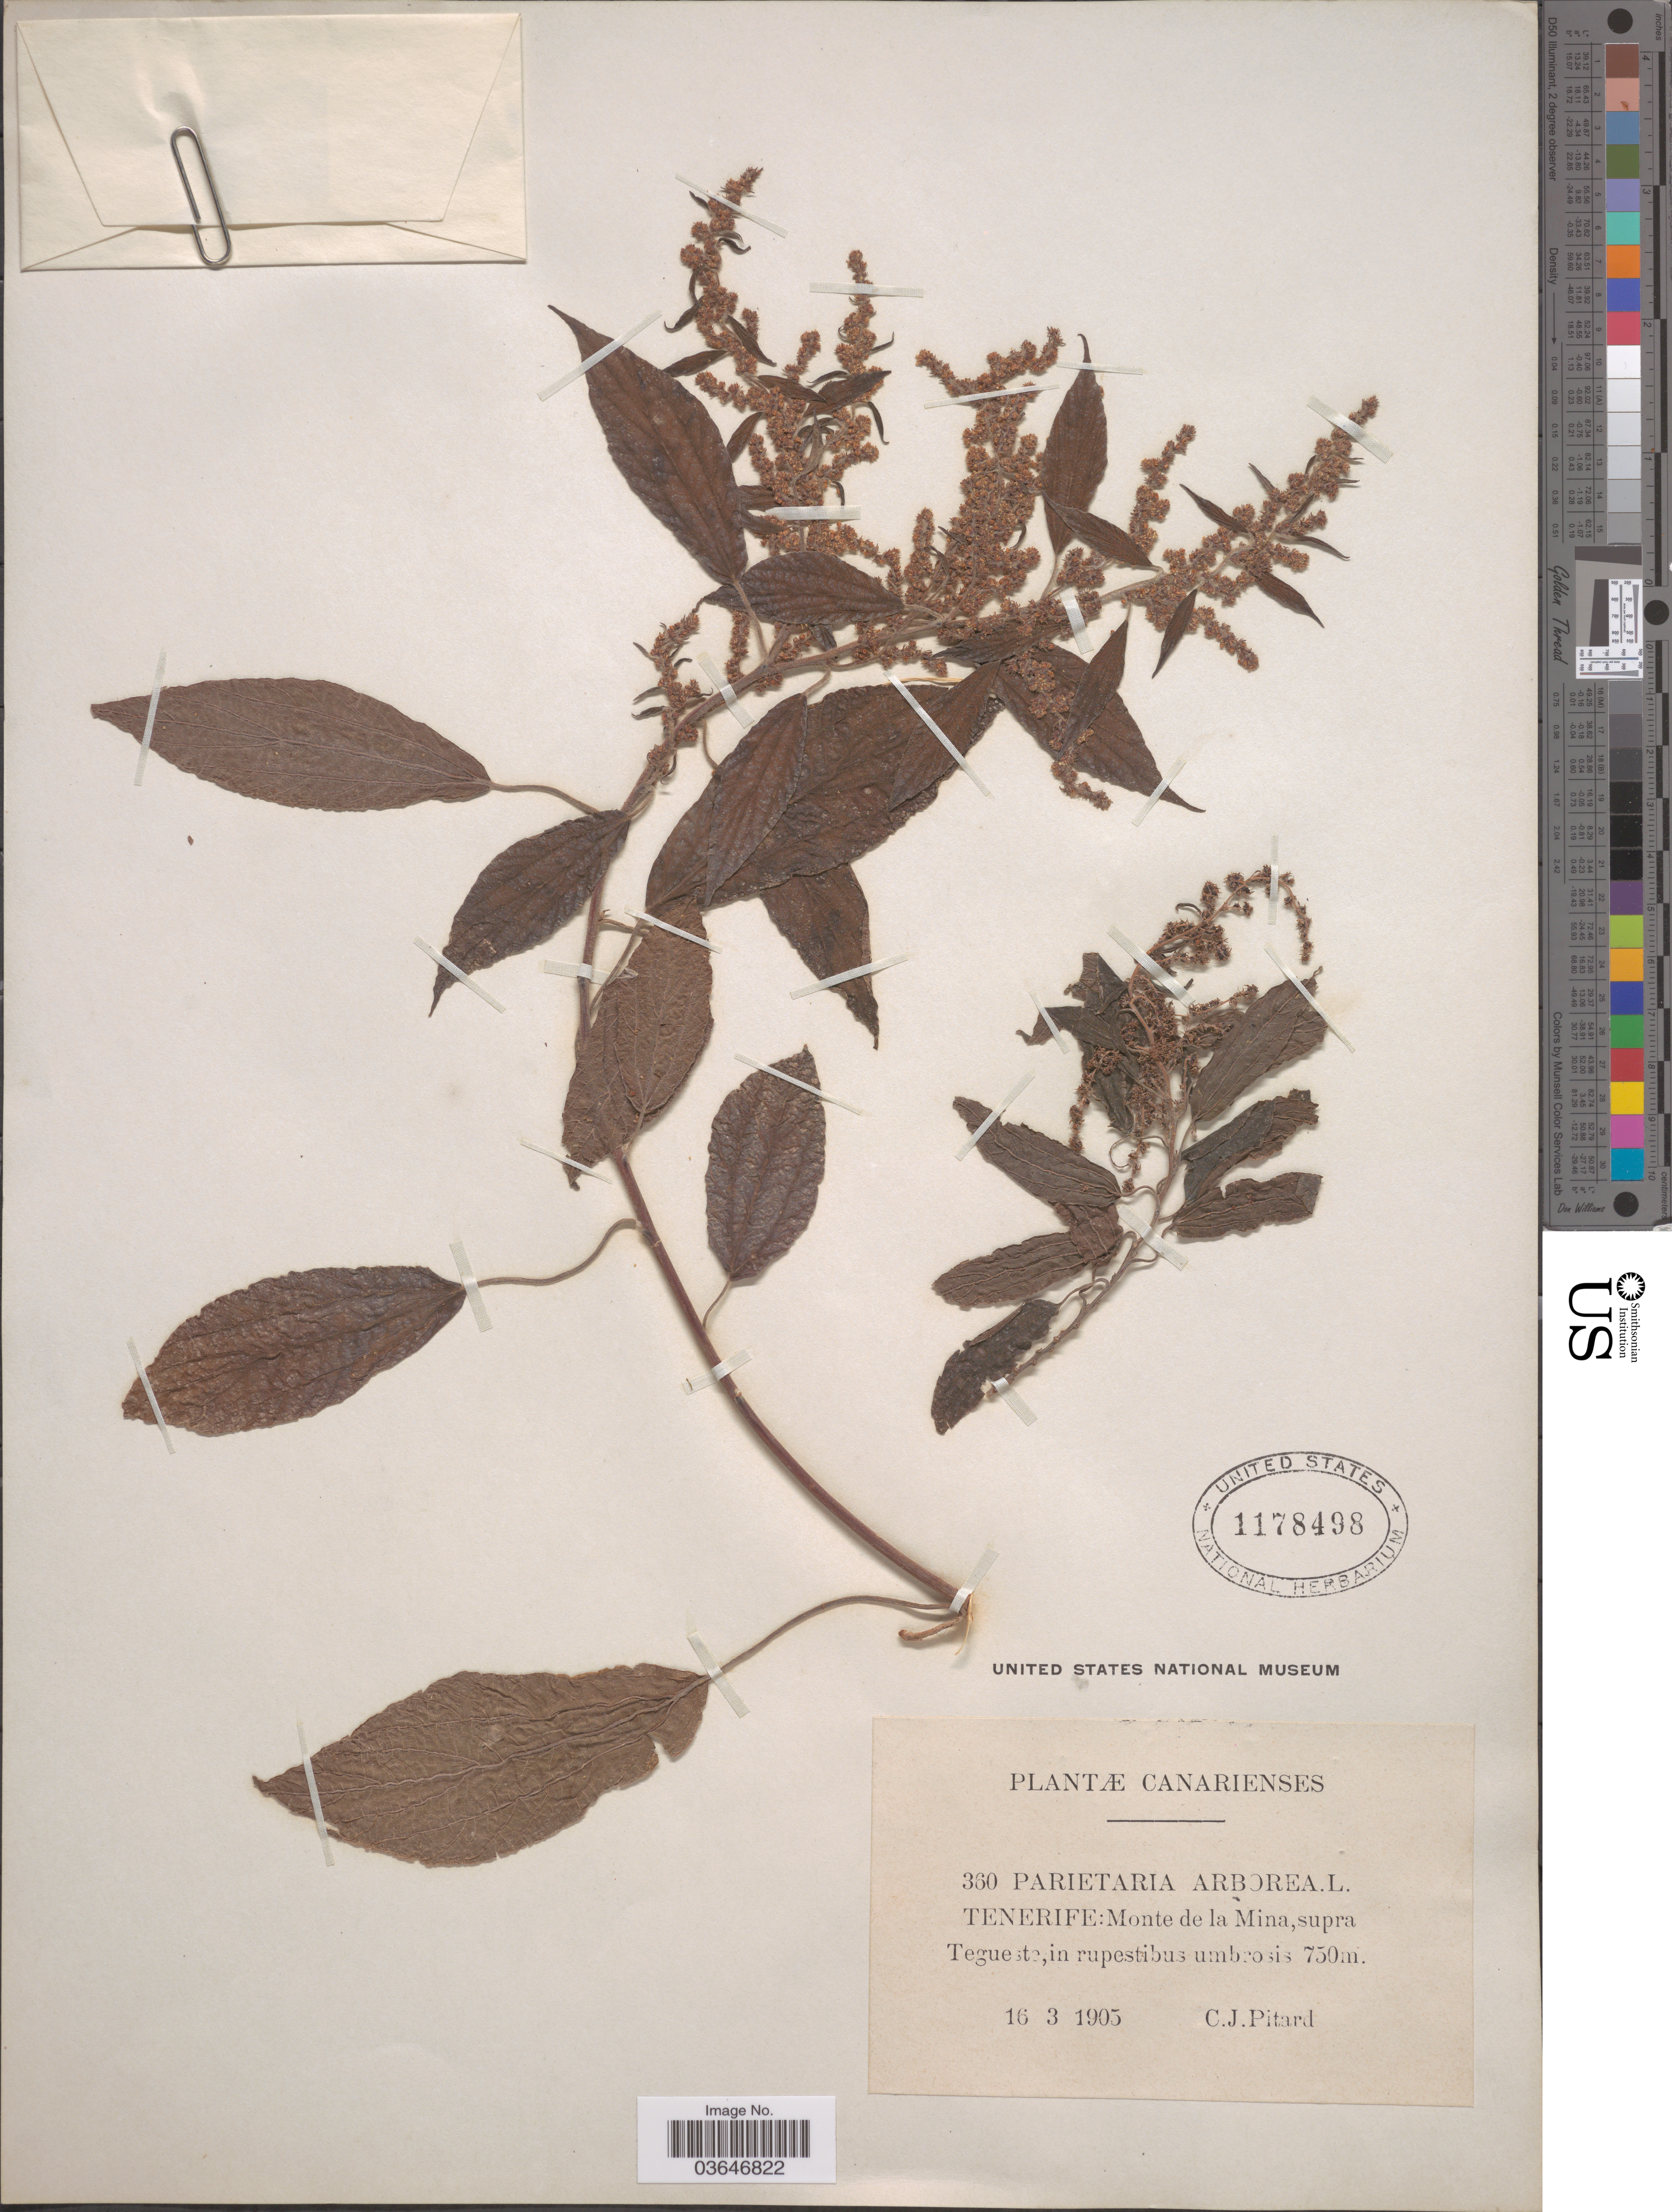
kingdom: Plantae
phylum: Tracheophyta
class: Magnoliopsida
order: Rosales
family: Urticaceae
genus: Gesnouinia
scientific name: Gesnouinia arborea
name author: (L. f.) Gaudich.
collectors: C. Pitard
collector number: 360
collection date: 1905-03-16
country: Spain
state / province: Canarias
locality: Tenerife: Monte de la Mina, supra Tegueste.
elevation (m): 750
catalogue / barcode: US 1178498